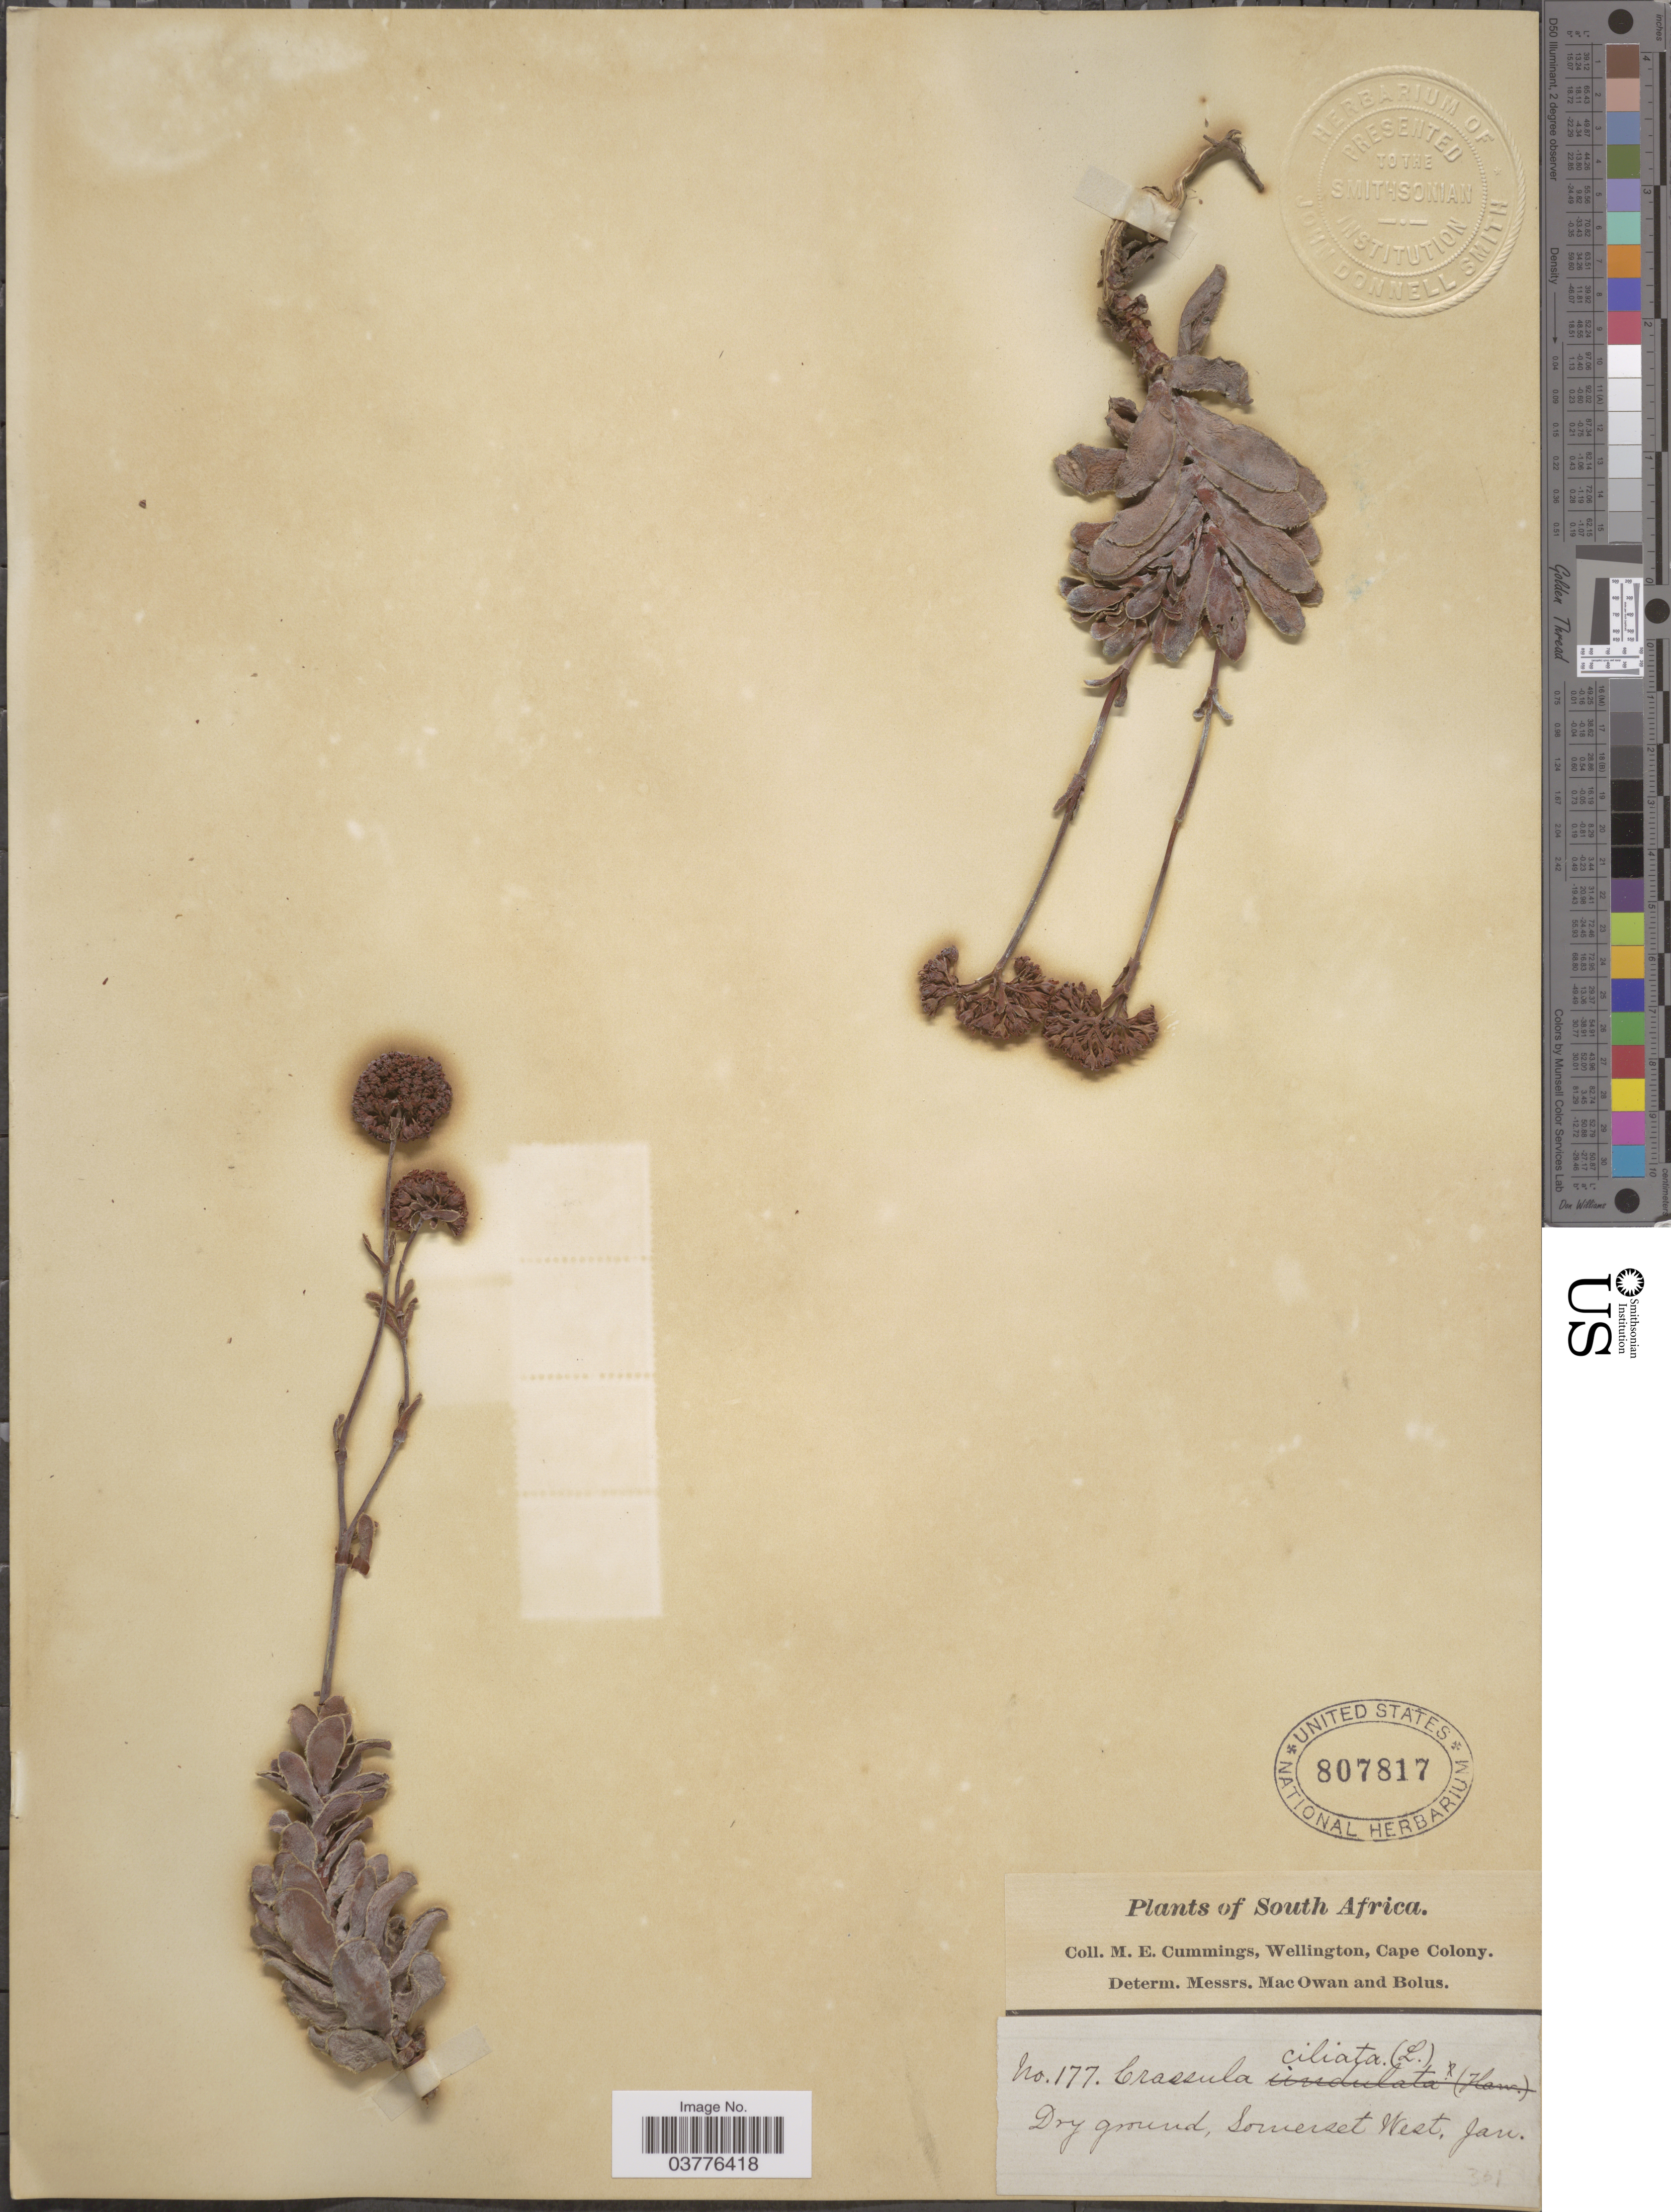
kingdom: Plantae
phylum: Tracheophyta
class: Magnoliopsida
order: Saxifragales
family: Crassulaceae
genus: Crassula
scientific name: Crassula ciliata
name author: L.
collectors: M. E. Cummings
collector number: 177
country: South Africa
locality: Somerset West.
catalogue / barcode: US 807817